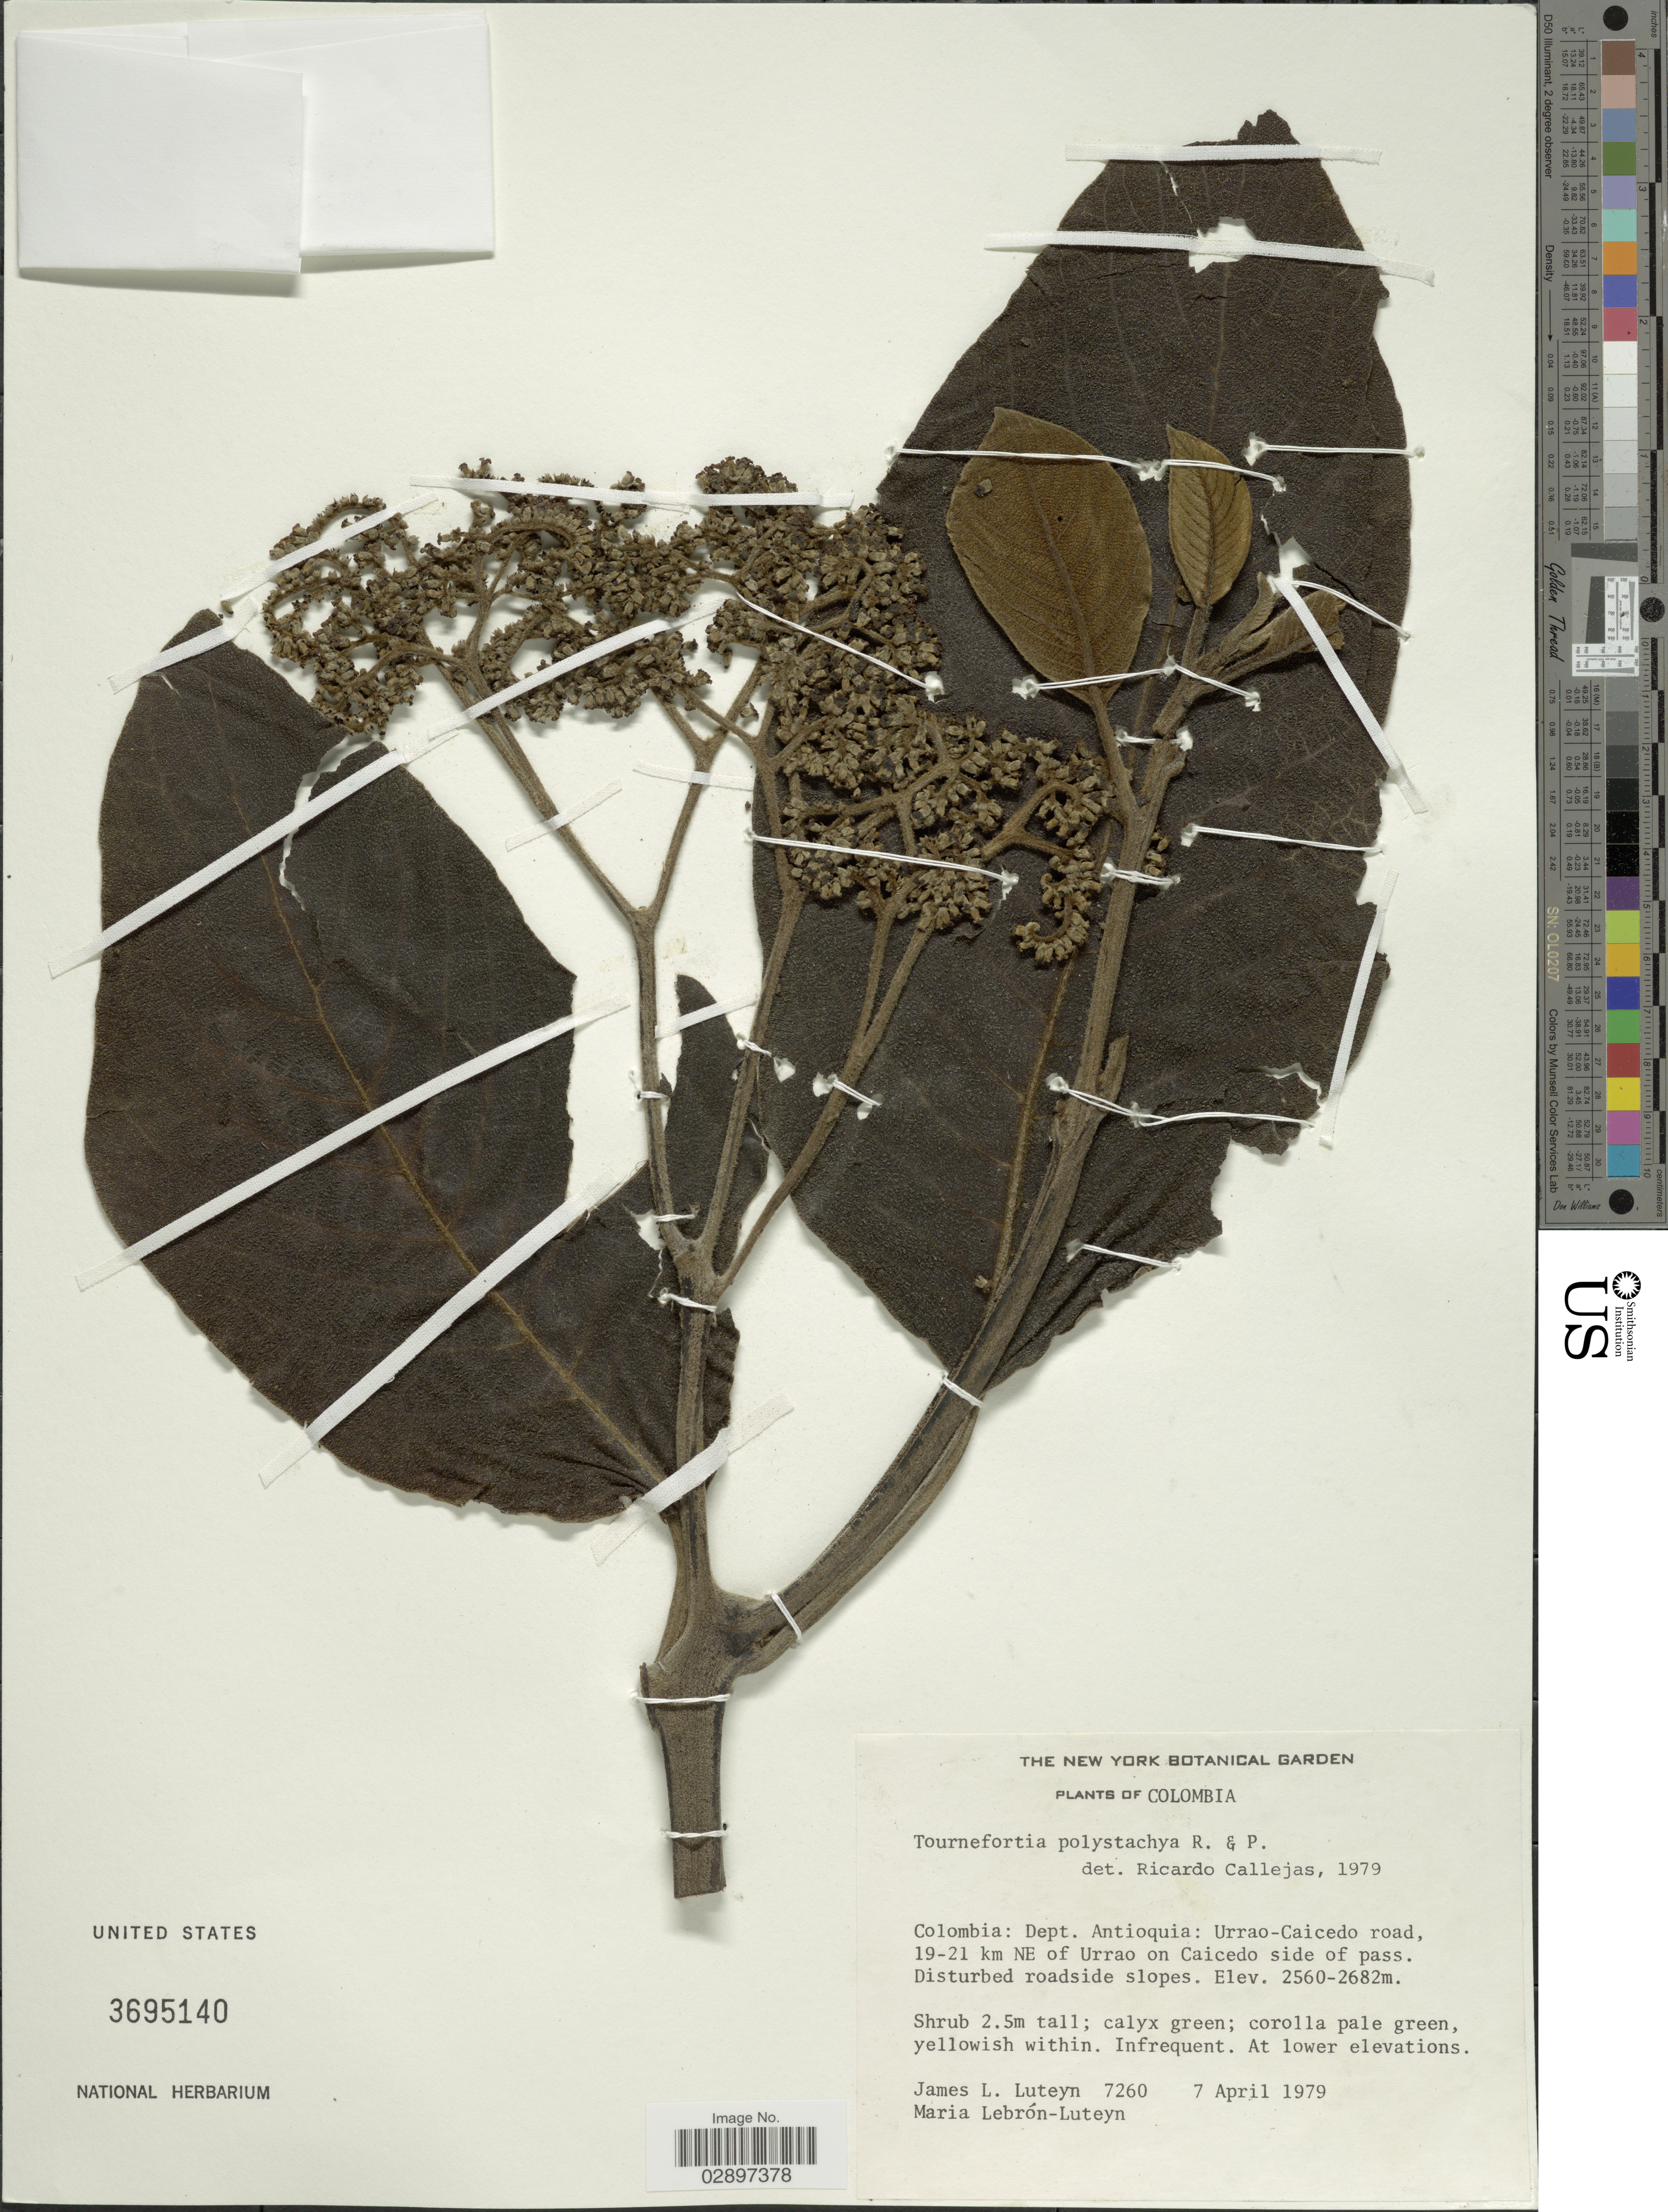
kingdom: Plantae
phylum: Tracheophyta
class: Magnoliopsida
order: Boraginales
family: Heliotropiaceae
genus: Tournefortia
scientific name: Tournefortia polystachya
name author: Ruiz & Pav.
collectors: J. L. Luteyn & M. L. Lebrón-Luteyn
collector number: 7260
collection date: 1979-04-07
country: Colombia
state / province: Antioquia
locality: Colombia: Dept. Antioquia: Urrao-Caicedo road, 19-21 km NE of Urrao on Caicedo side of pass.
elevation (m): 2560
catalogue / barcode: US 3695140